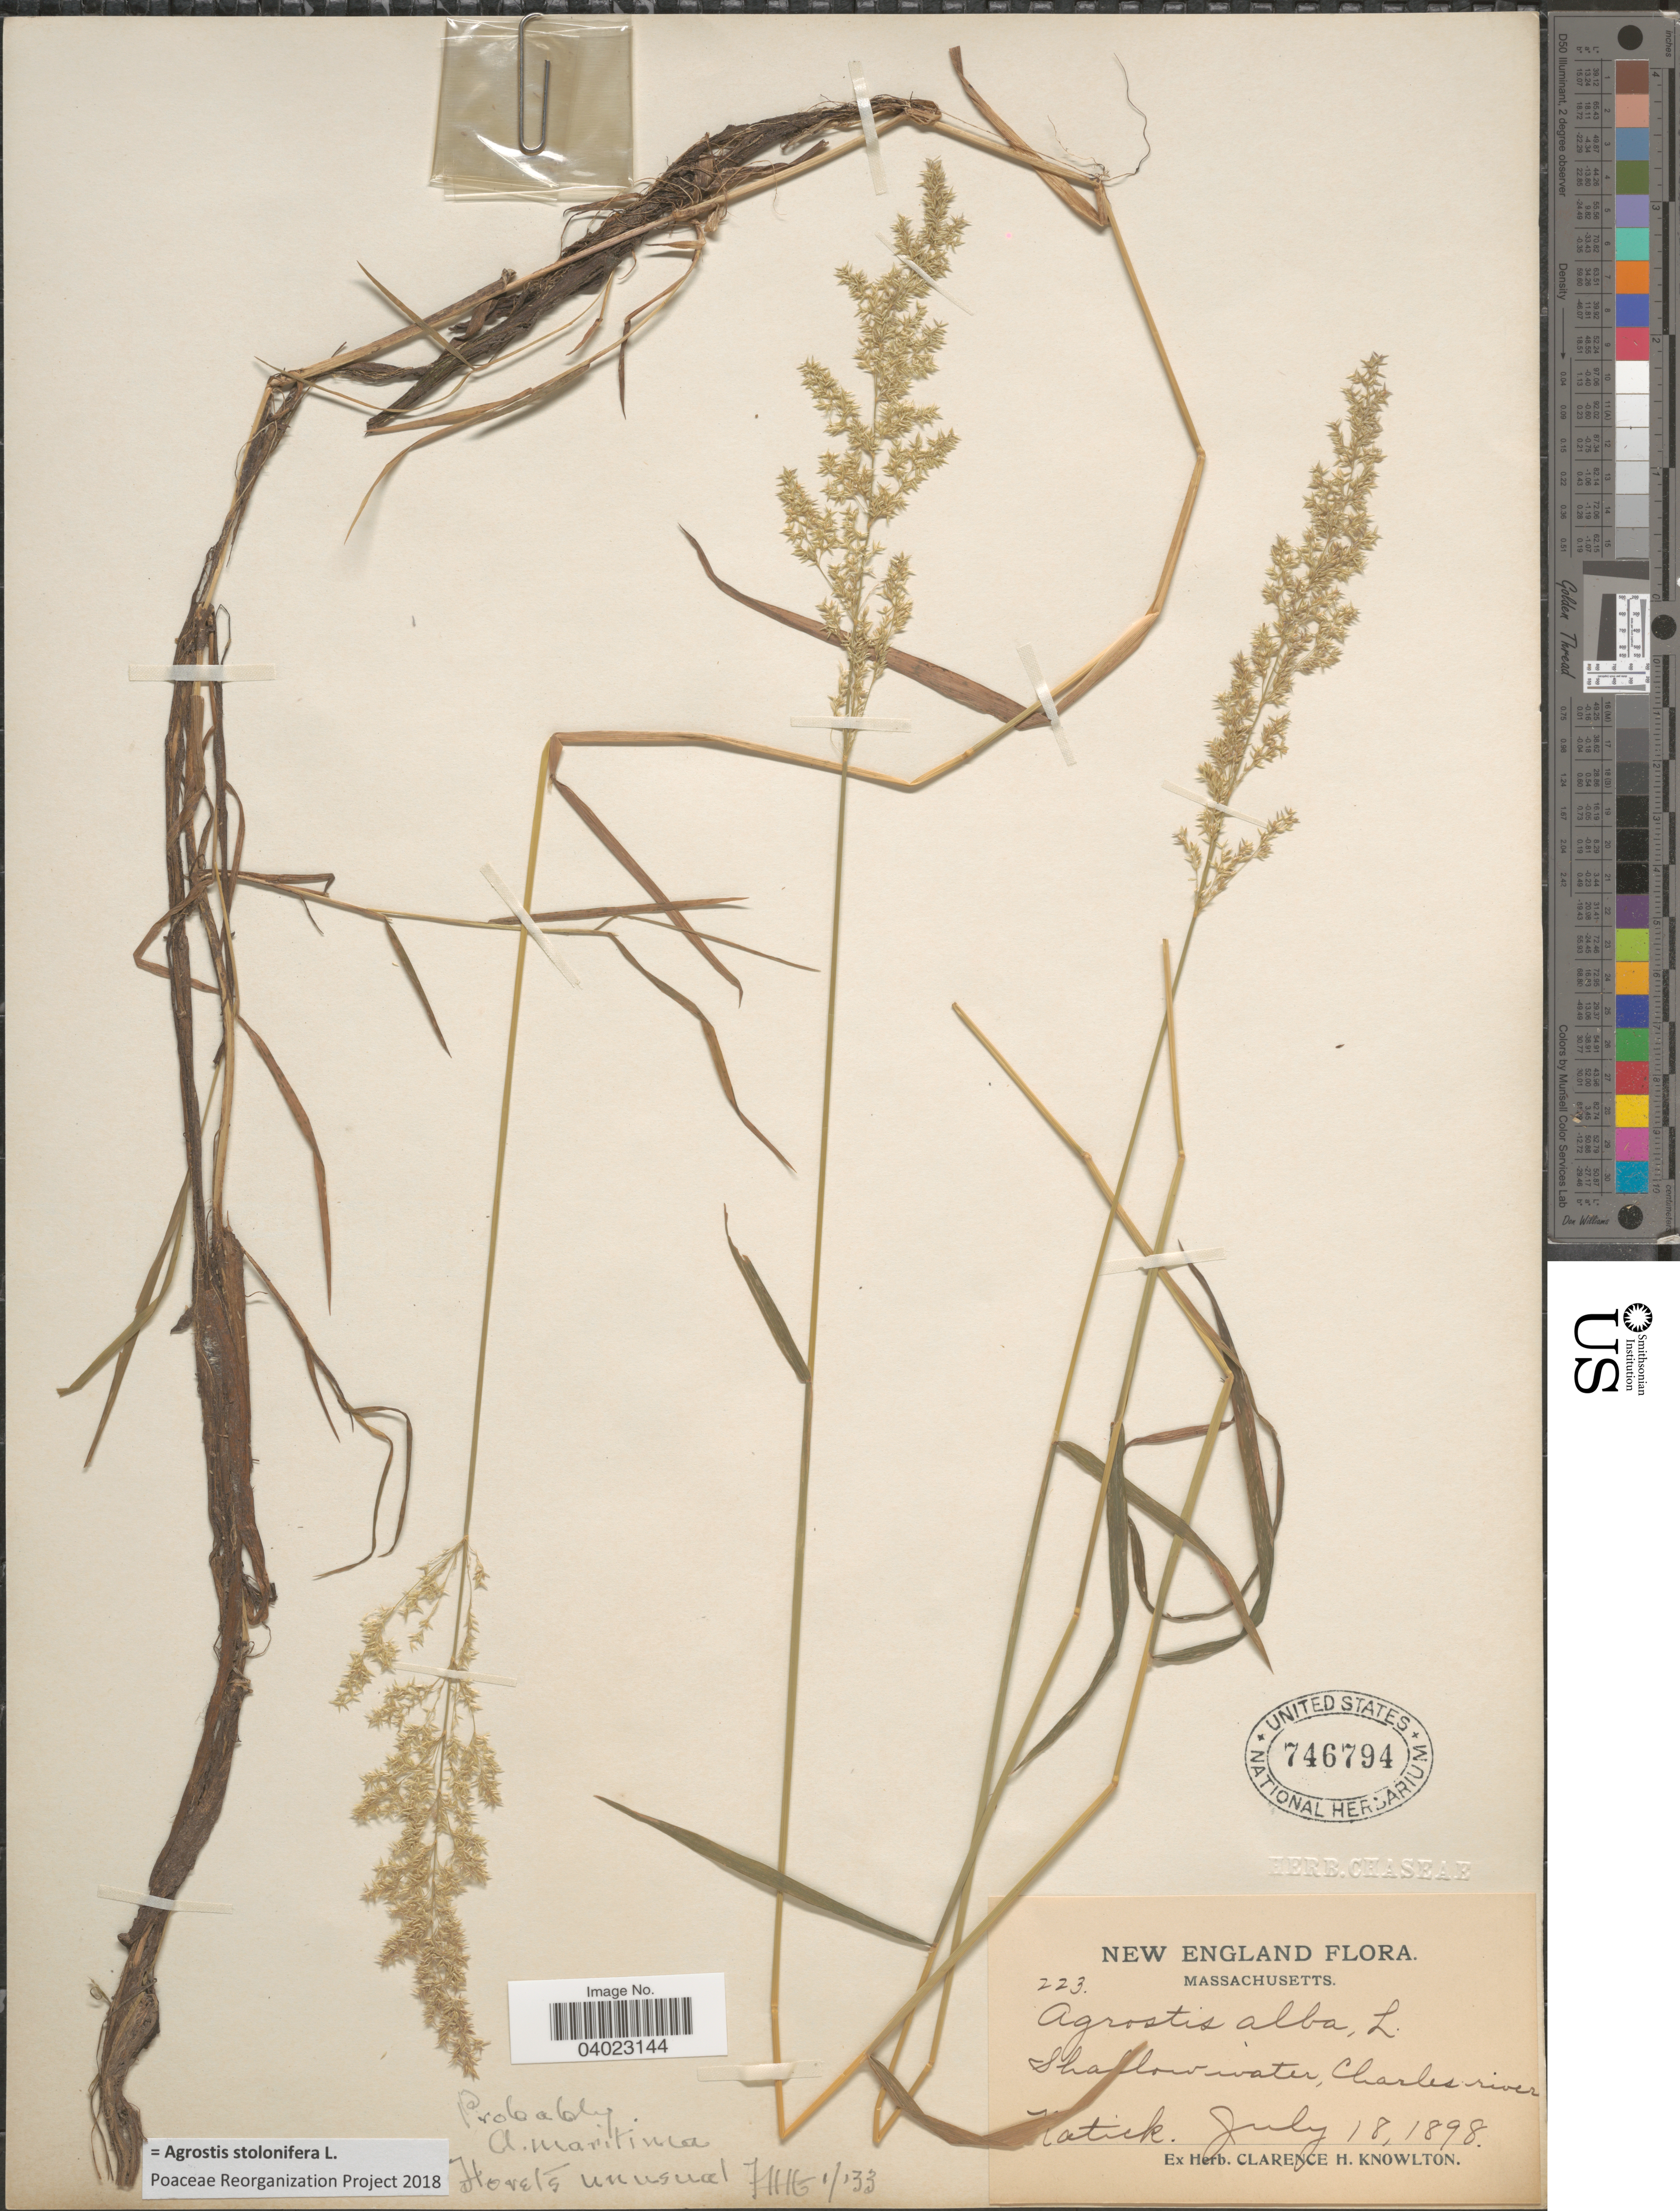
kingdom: Plantae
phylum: Tracheophyta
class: Liliopsida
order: Poales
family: Poaceae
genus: Agrostis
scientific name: Agrostis stolonifera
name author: L.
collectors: Ex Herb. Clarence H. Knowlton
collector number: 223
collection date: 1898-07-18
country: United States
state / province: Massachusetts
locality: New England. Shallow water, Charles river. Natick.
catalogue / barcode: US 746794